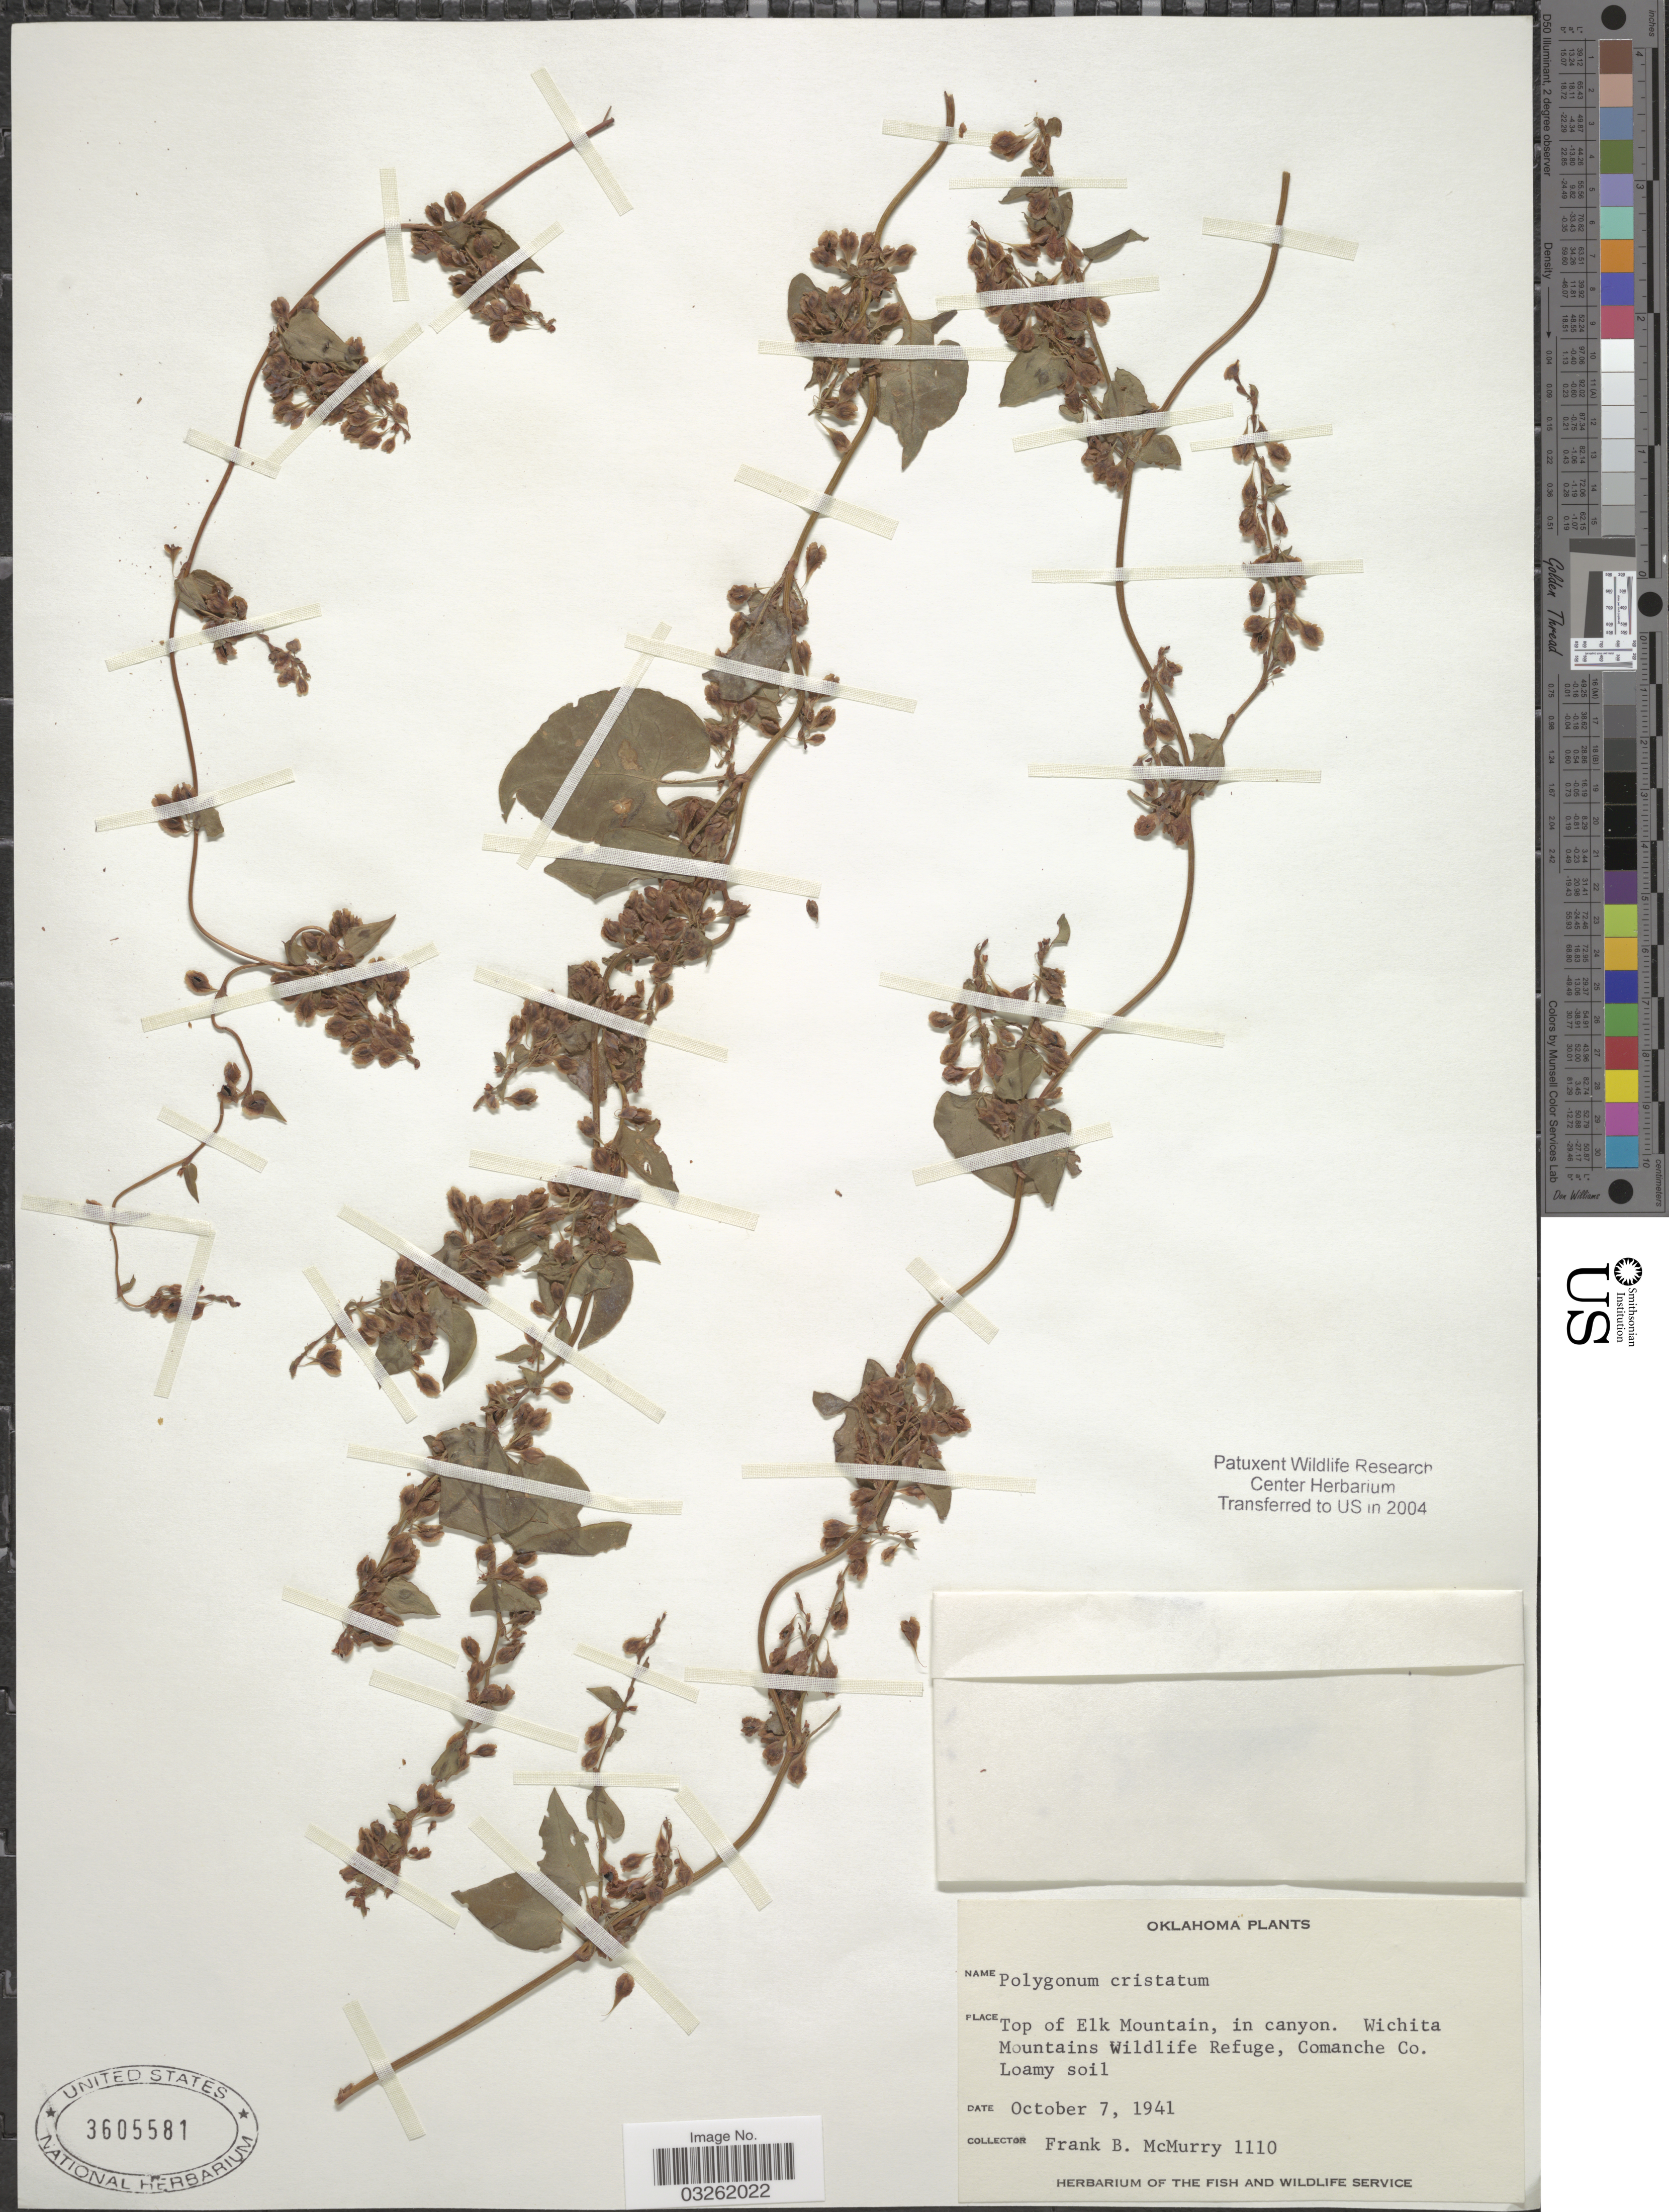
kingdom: Plantae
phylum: Tracheophyta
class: Magnoliopsida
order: Caryophyllales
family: Polygonaceae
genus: Fallopia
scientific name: Fallopia scandens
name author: (L.) Holub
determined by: Strong, Mark T., (BOT), Smithsonian Institution - National Museum of Natural History (UNITED STATES)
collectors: F. B. McMurry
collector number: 1110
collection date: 1941-10-07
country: United States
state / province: Oklahoma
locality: Top of Elk Mountain, in canyon. Wichita Mountains Wildlife Refuge, Comanche Co.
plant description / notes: Fallopia cristata (Engelm. & A. Gray) Holub here treated as a heterotypic synonym.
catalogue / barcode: US 3605581